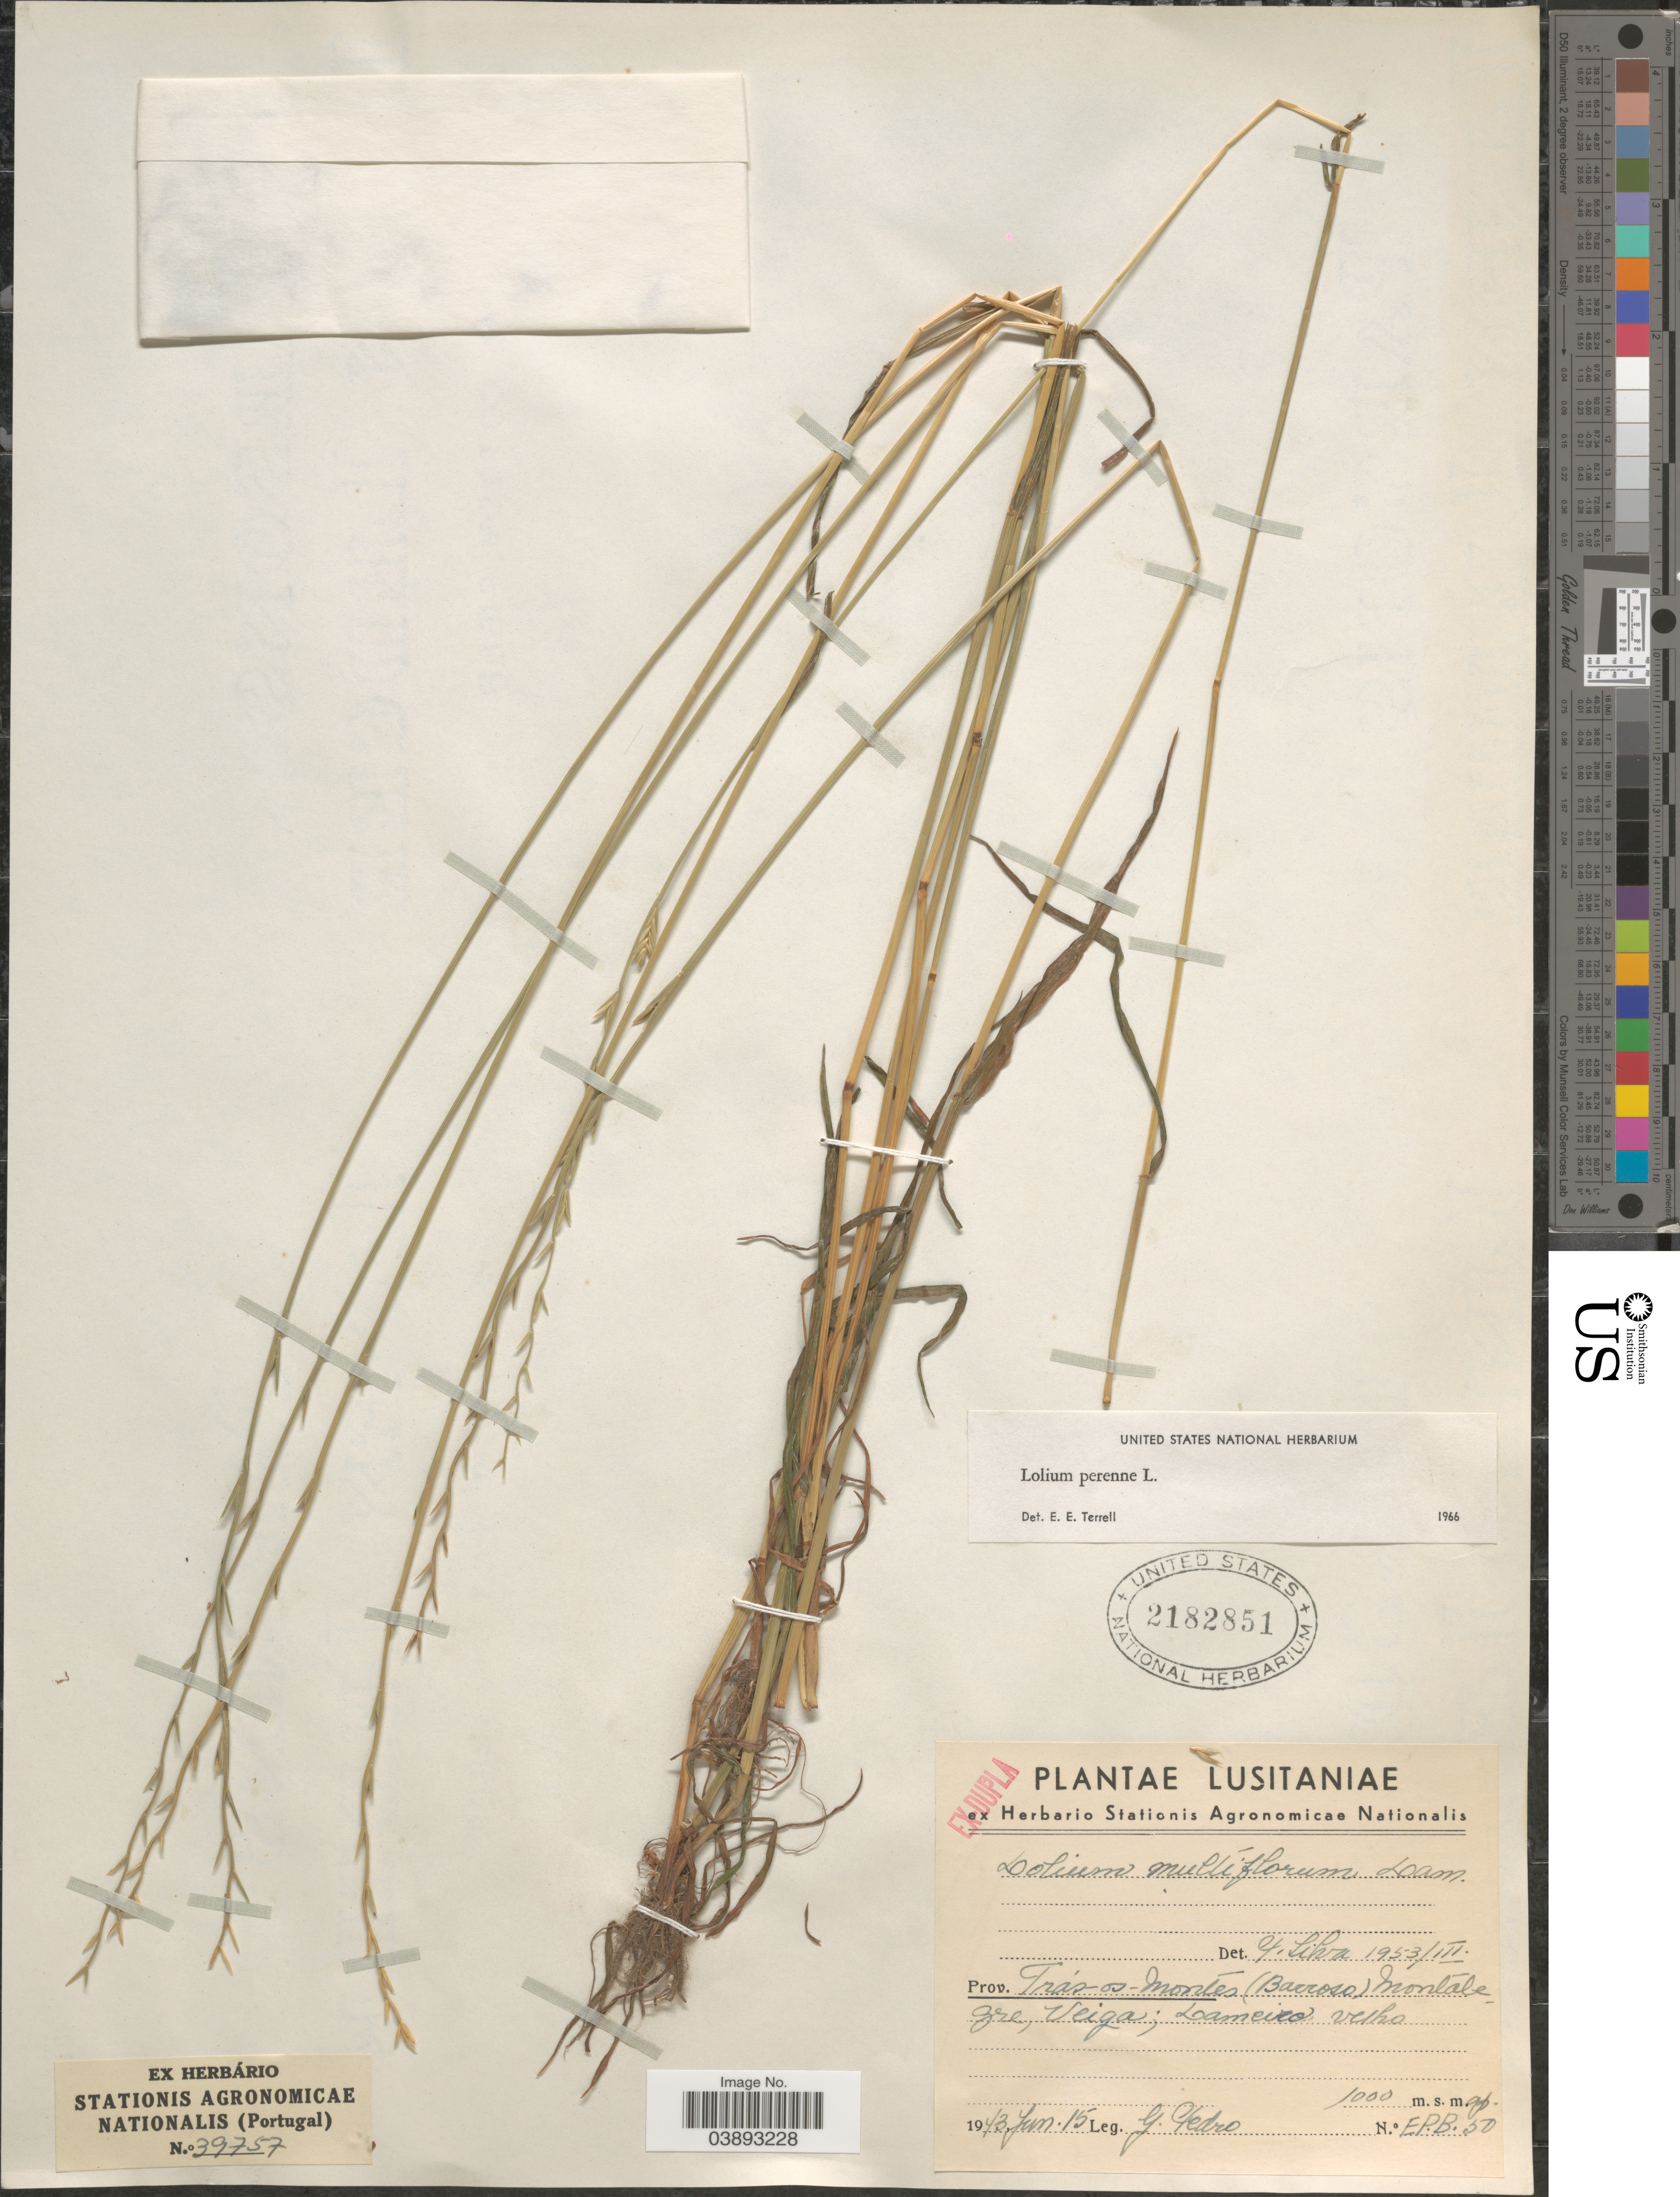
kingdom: Plantae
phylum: Tracheophyta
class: Liliopsida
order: Poales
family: Poaceae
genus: Lolium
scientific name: Lolium perenne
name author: L.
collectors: J. Pedro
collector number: E.P.B.50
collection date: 1943-06-15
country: Portugal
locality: Lusitaniae. Trás-os-Montes (Barroso) Montalegre, Veiga; Lameiro velho.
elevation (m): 1000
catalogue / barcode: US 2182851